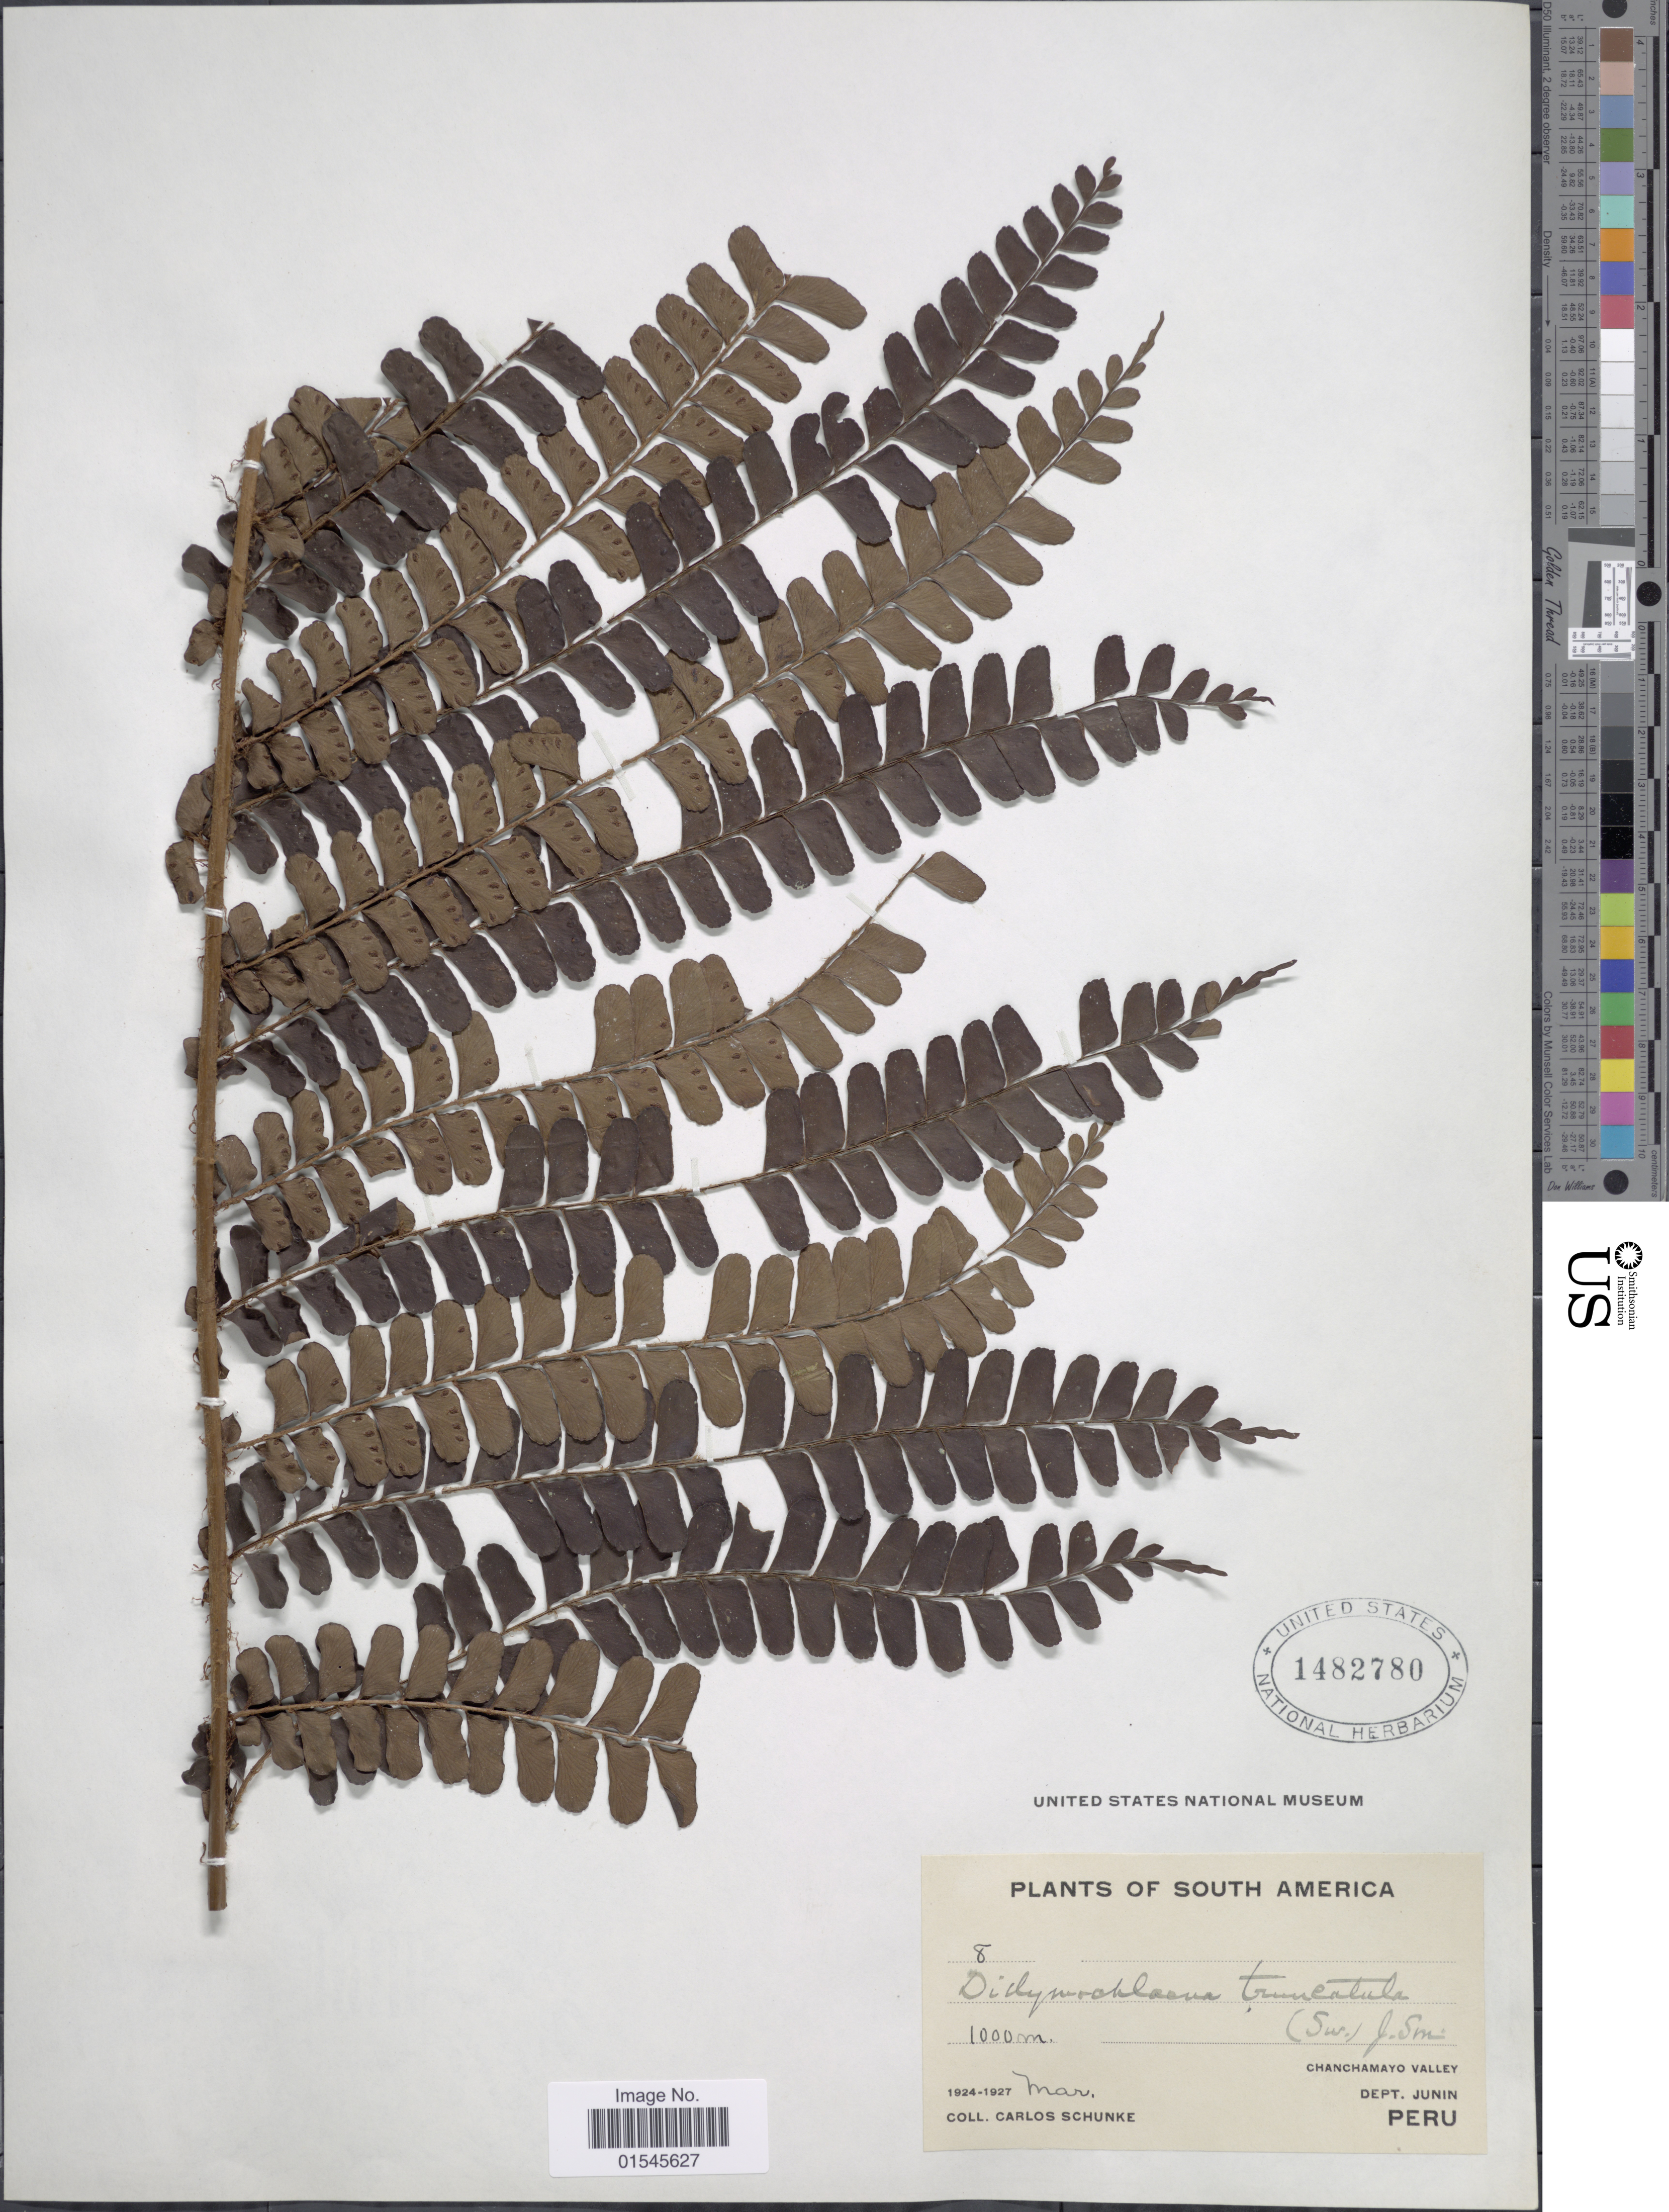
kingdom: Plantae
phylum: Tracheophyta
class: Polypodiopsida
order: Polypodiales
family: Didymochlaenaceae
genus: Didymochlaena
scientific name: Didymochlaena truncatula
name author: (Sw.) J. Sm.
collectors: C. Schunke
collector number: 8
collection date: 1924-03/1927-03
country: Peru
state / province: Junín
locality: Chanchamayo Valley, Dept Junin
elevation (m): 1000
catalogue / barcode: US 1482780